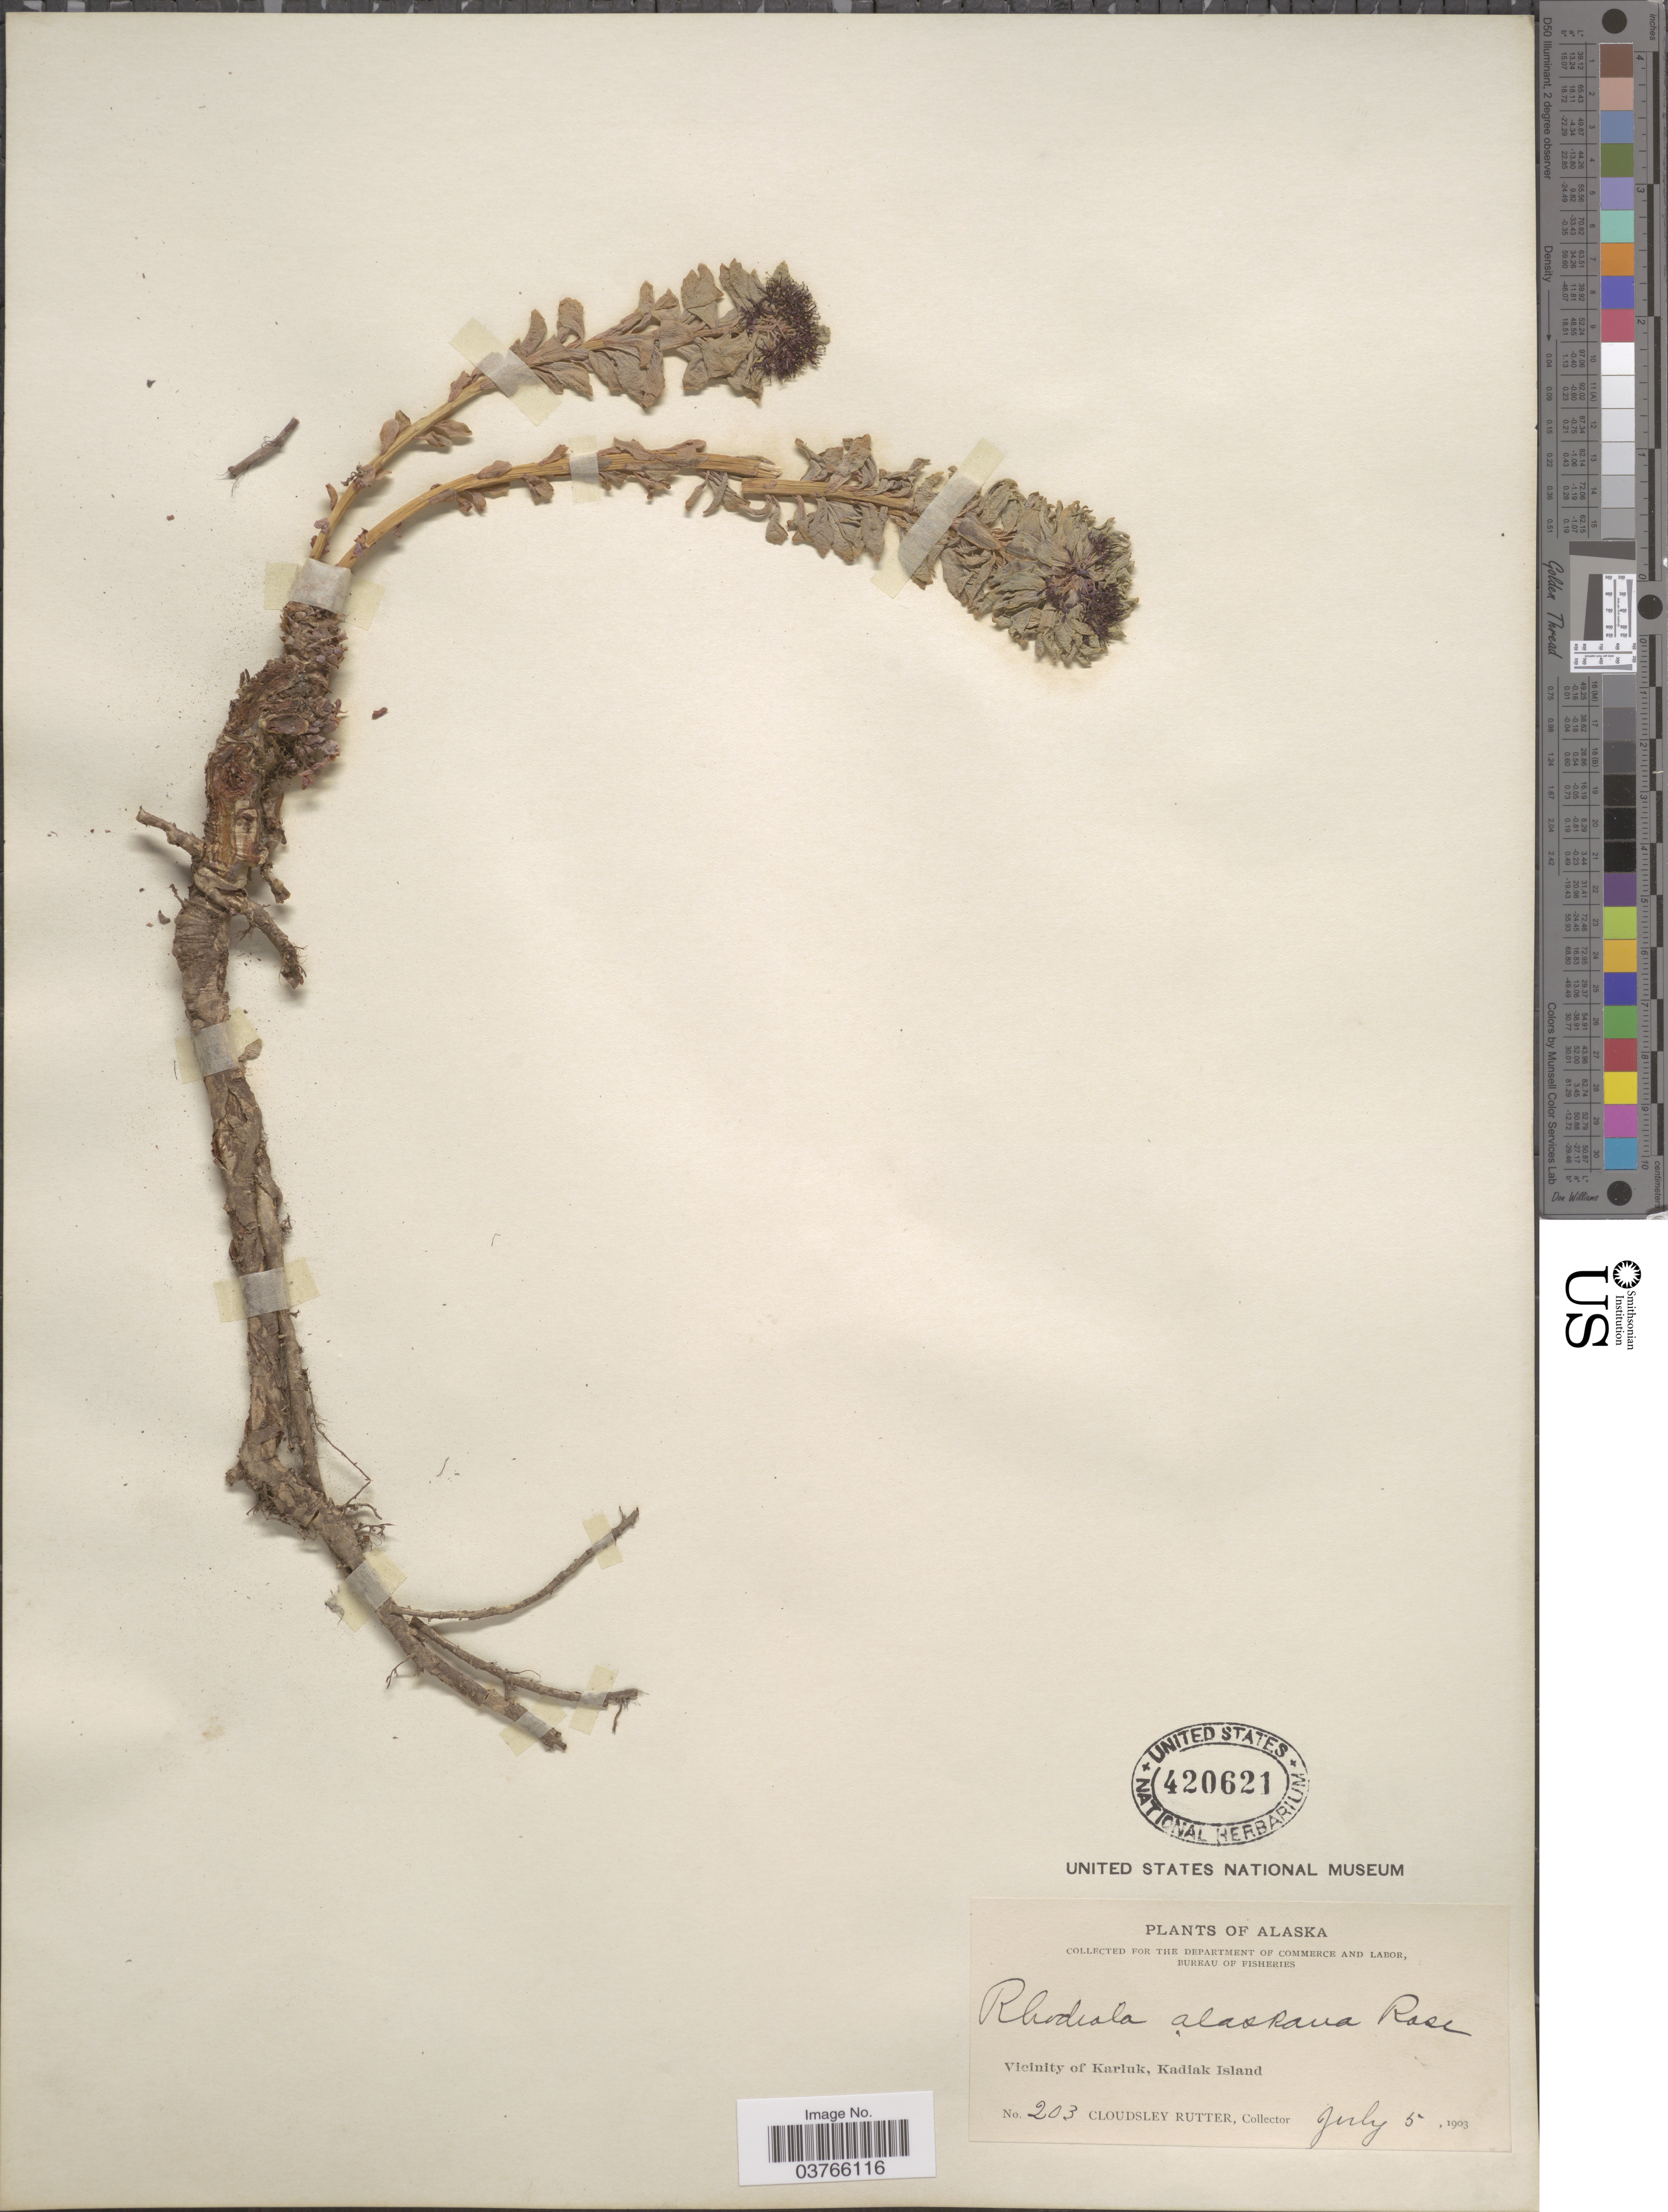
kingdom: Plantae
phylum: Tracheophyta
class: Magnoliopsida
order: Saxifragales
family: Crassulaceae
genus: Rhodiola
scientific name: Rhodiola integrifolia subsp. integrifolia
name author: Raf.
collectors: C. Rutter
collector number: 203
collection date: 1903-07-05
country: United States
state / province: Alaska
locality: Vicinity of Karluk, Kadiak Island.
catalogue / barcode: US 420621